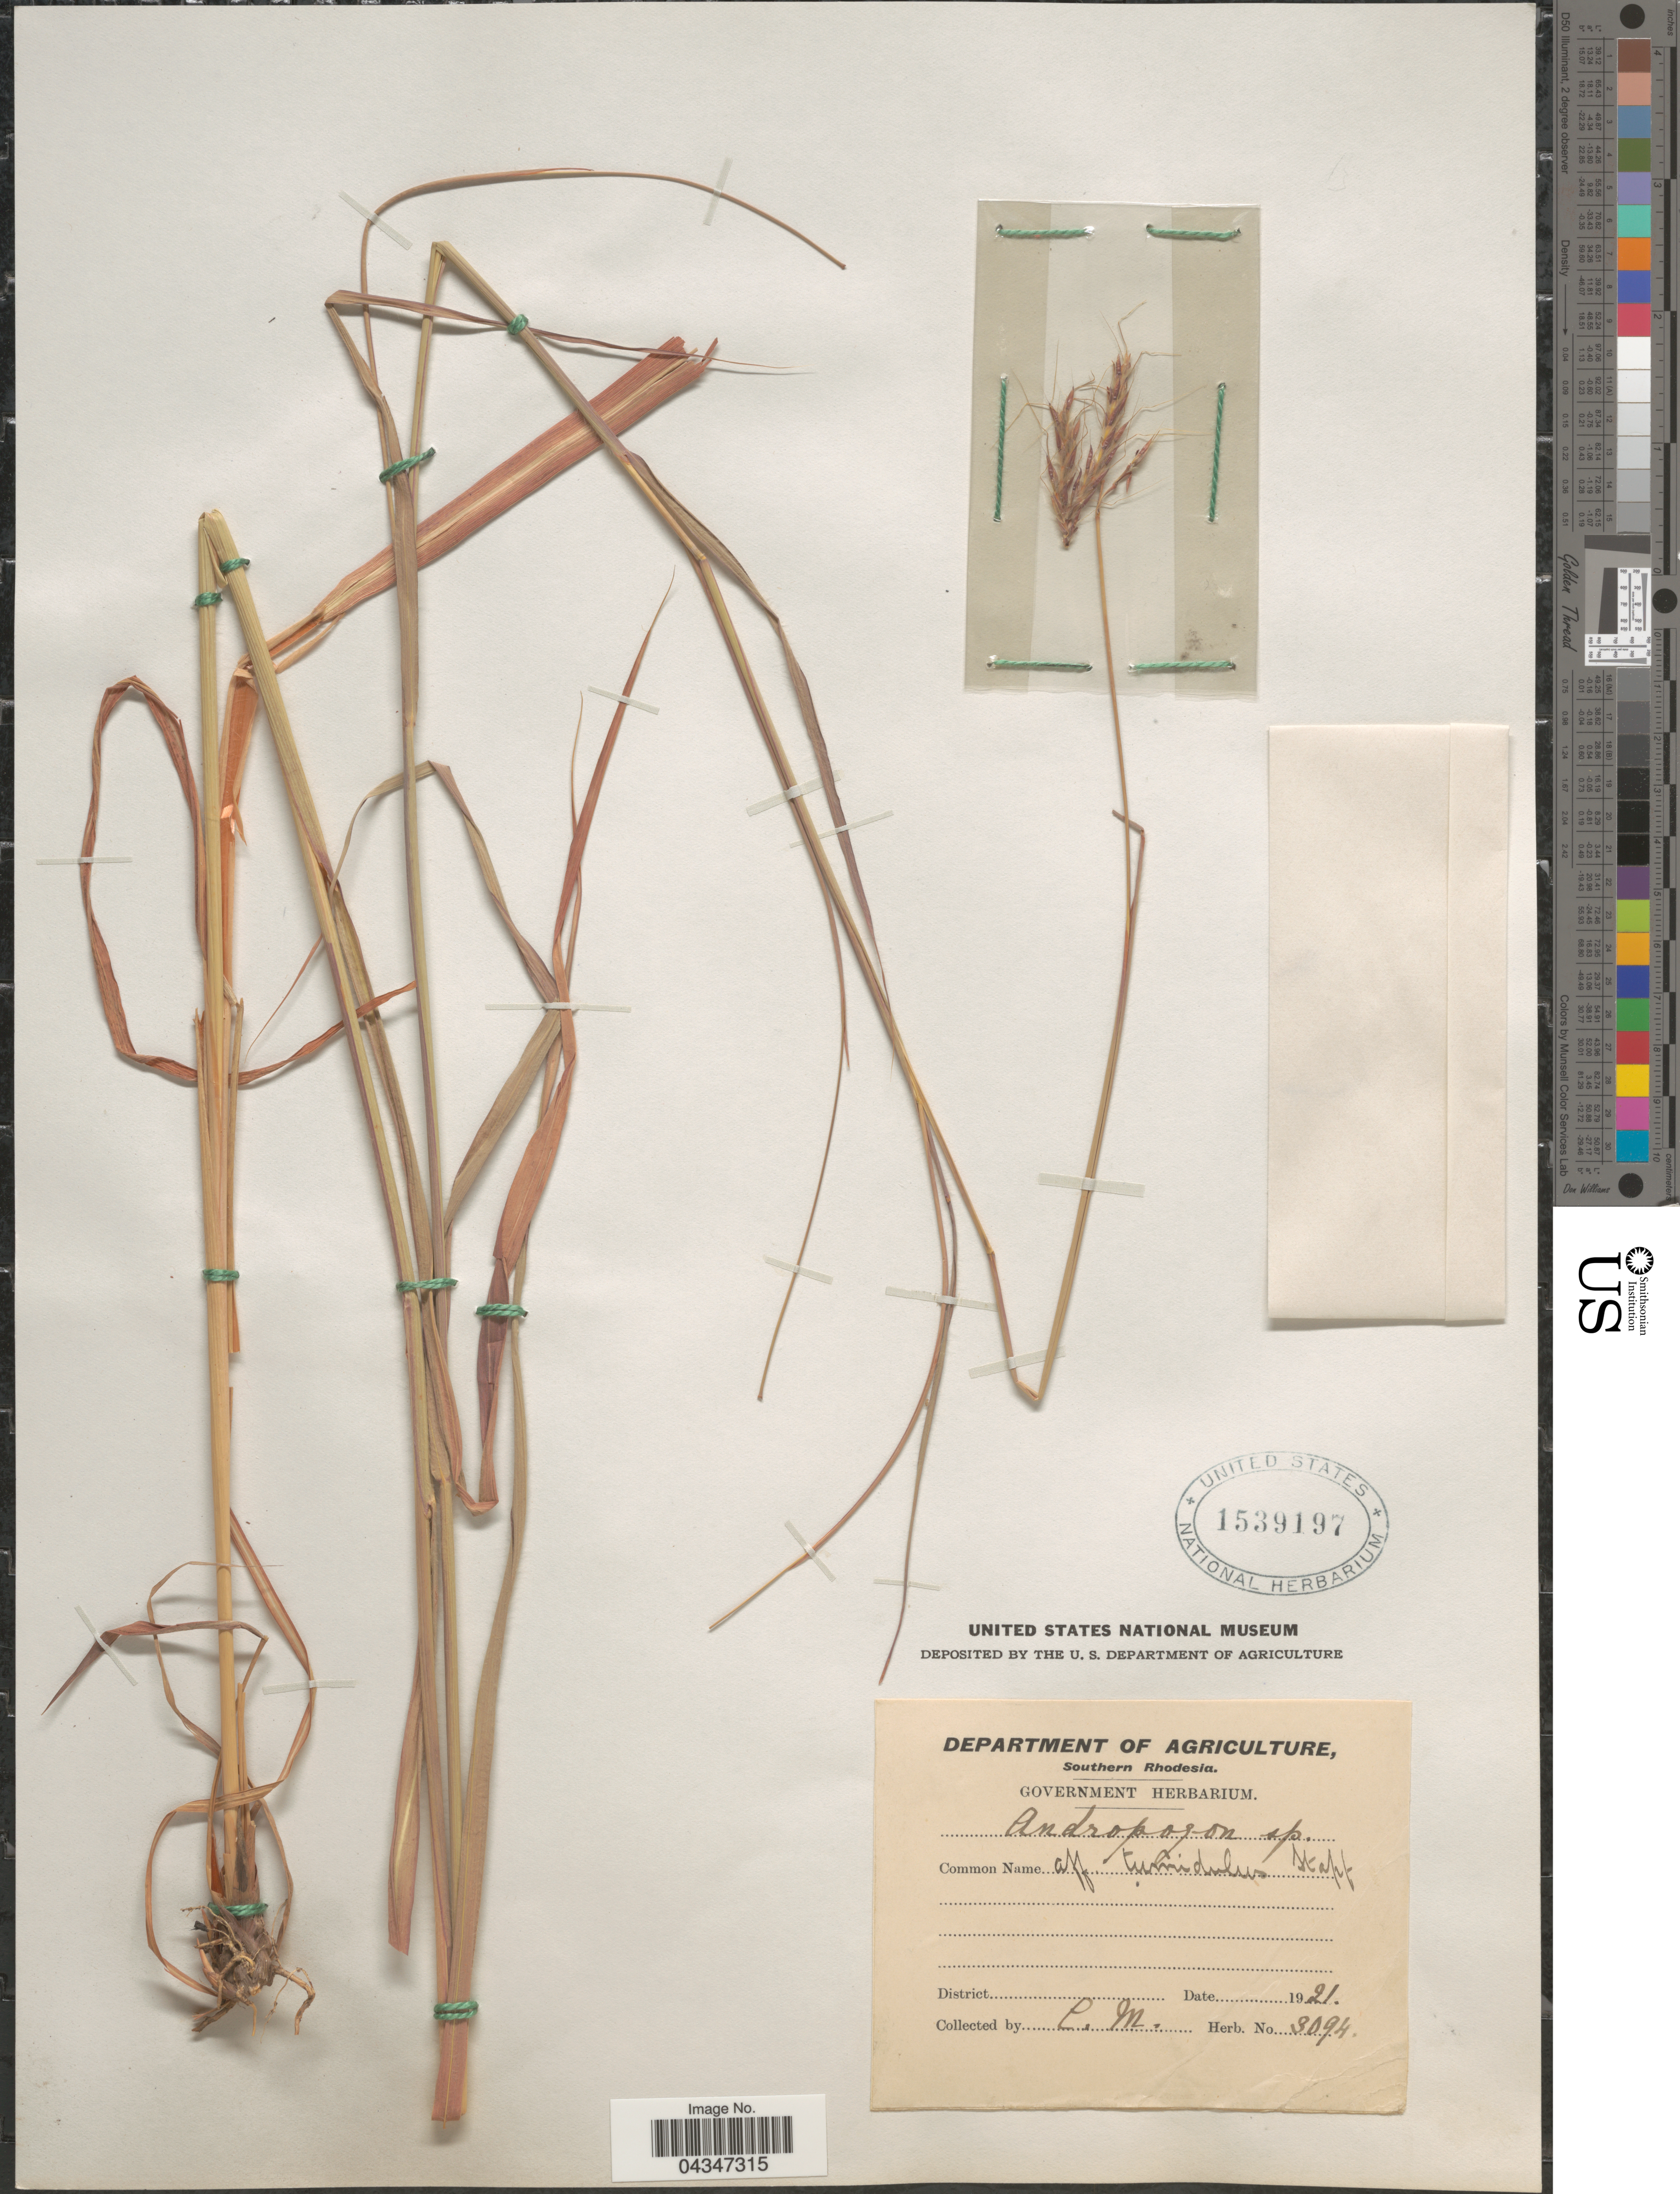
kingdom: Plantae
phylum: Tracheophyta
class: Liliopsida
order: Poales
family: Poaceae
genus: Andropogon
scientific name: Andropogon perligulatus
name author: Stapf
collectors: C. M.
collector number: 3094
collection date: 1921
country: Zimbabwe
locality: Southern Rhodesia.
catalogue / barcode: US 1539197